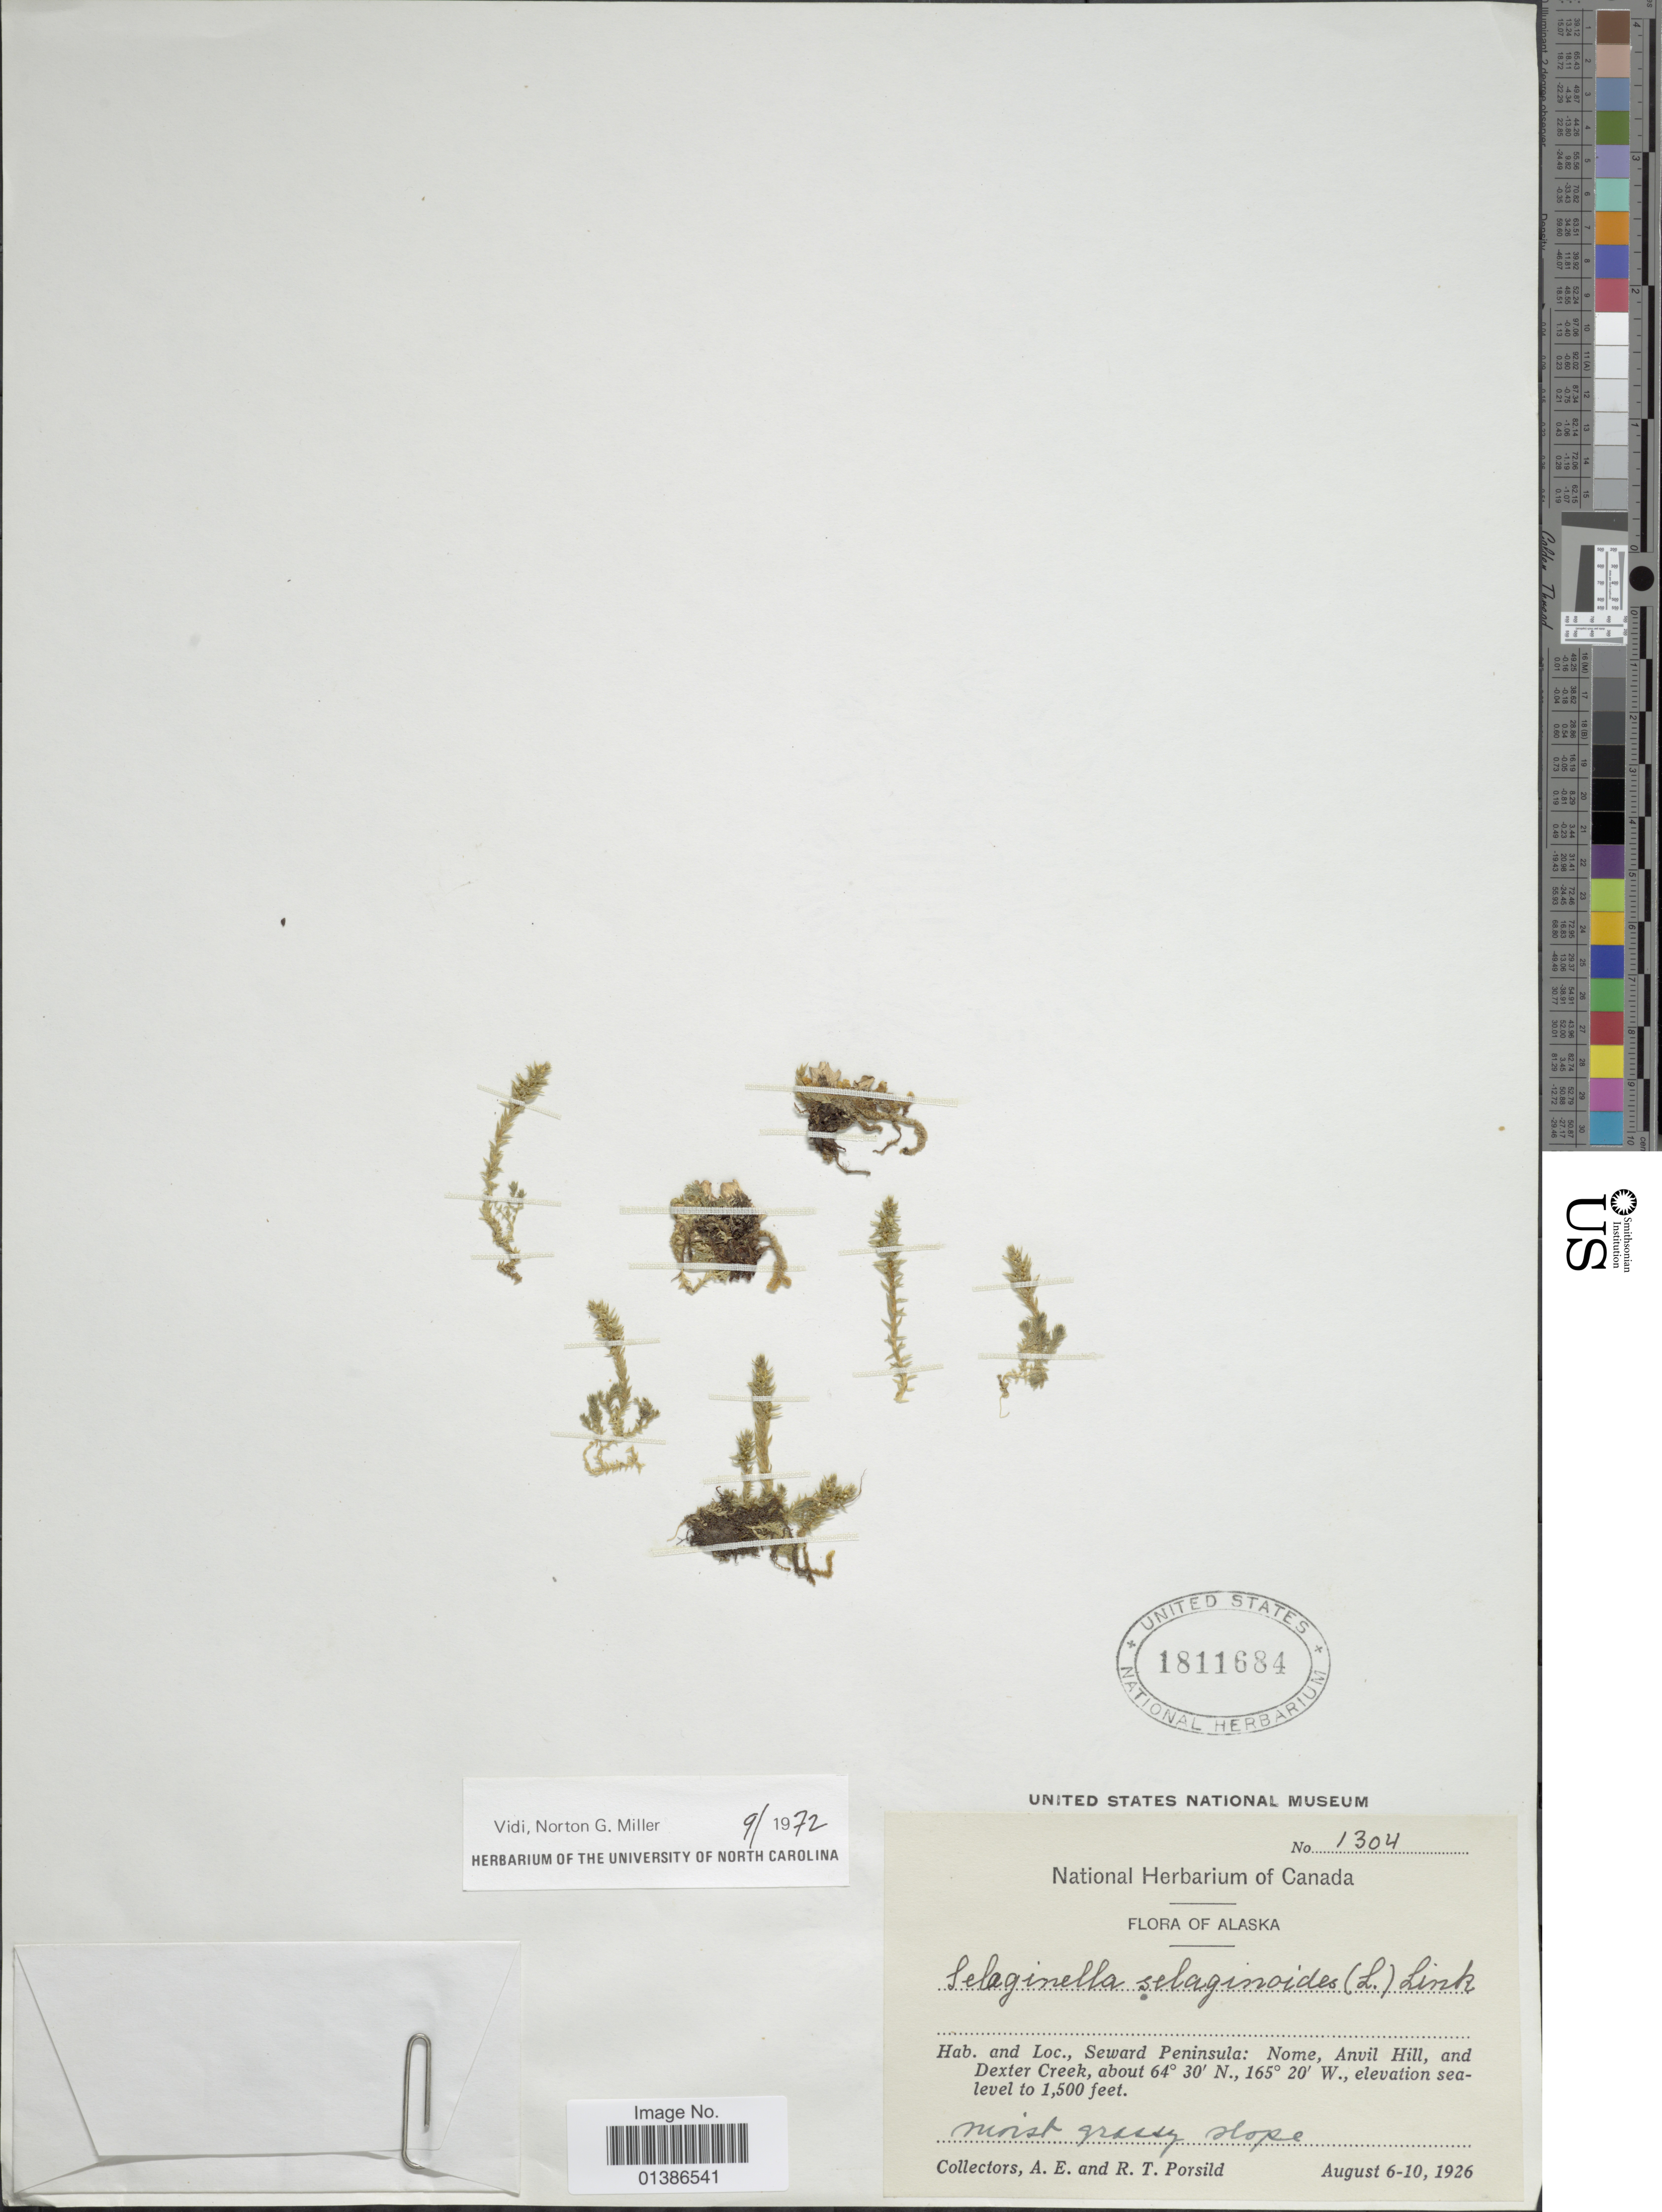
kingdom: Plantae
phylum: Tracheophyta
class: Lycopodiopsida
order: Selaginellales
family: Selaginellaceae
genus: Selaginella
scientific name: Selaginella selaginoides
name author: (L.) Link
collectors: A. E. Porsild & R. T. Porsild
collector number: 1304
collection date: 1926-08-06/1926-08-10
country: United States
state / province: Alaska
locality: Seward Peninsula: Nome, Anvil Hill, and Dexter Creek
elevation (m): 457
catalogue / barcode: US 1811684